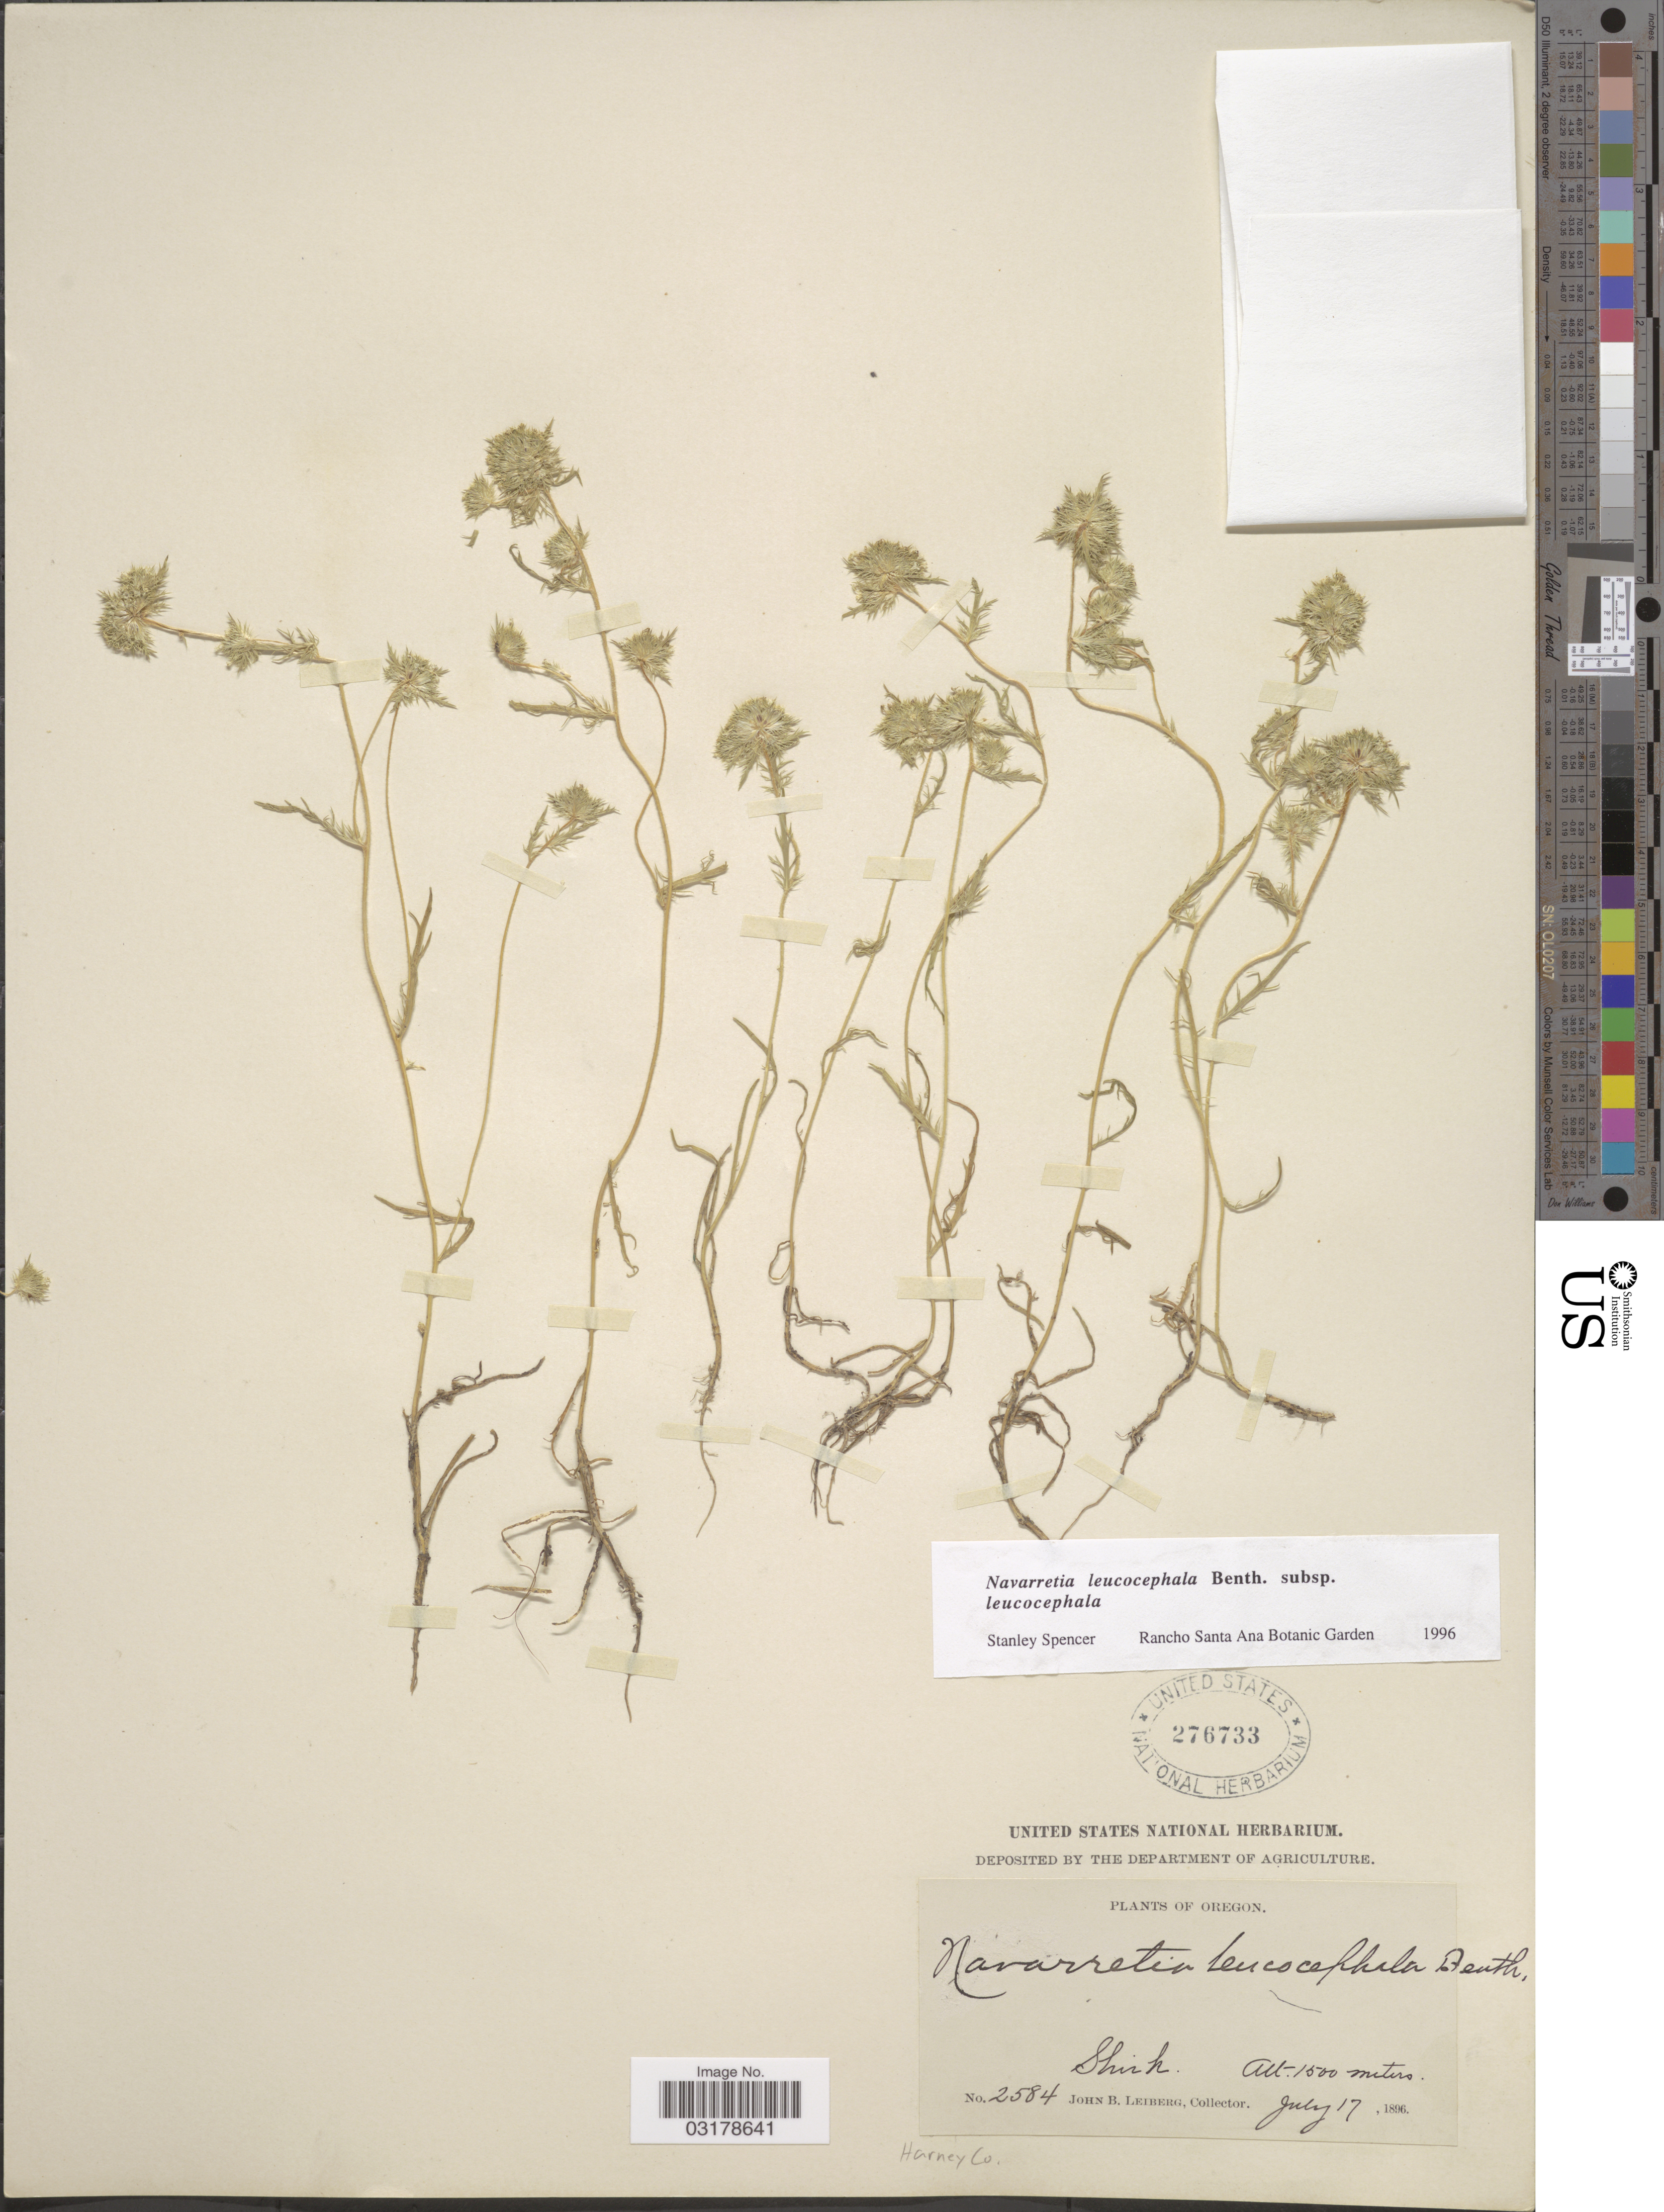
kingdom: Plantae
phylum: Tracheophyta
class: Magnoliopsida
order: Ericales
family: Polemoniaceae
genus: Navarretia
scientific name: Navarretia leucocephala subsp. leucocephala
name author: Benth.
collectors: J. Leiberg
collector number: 2584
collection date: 1896-07-17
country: United States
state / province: Oregon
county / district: Harney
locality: Shirk. Harney Co.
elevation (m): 1500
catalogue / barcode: US 276733